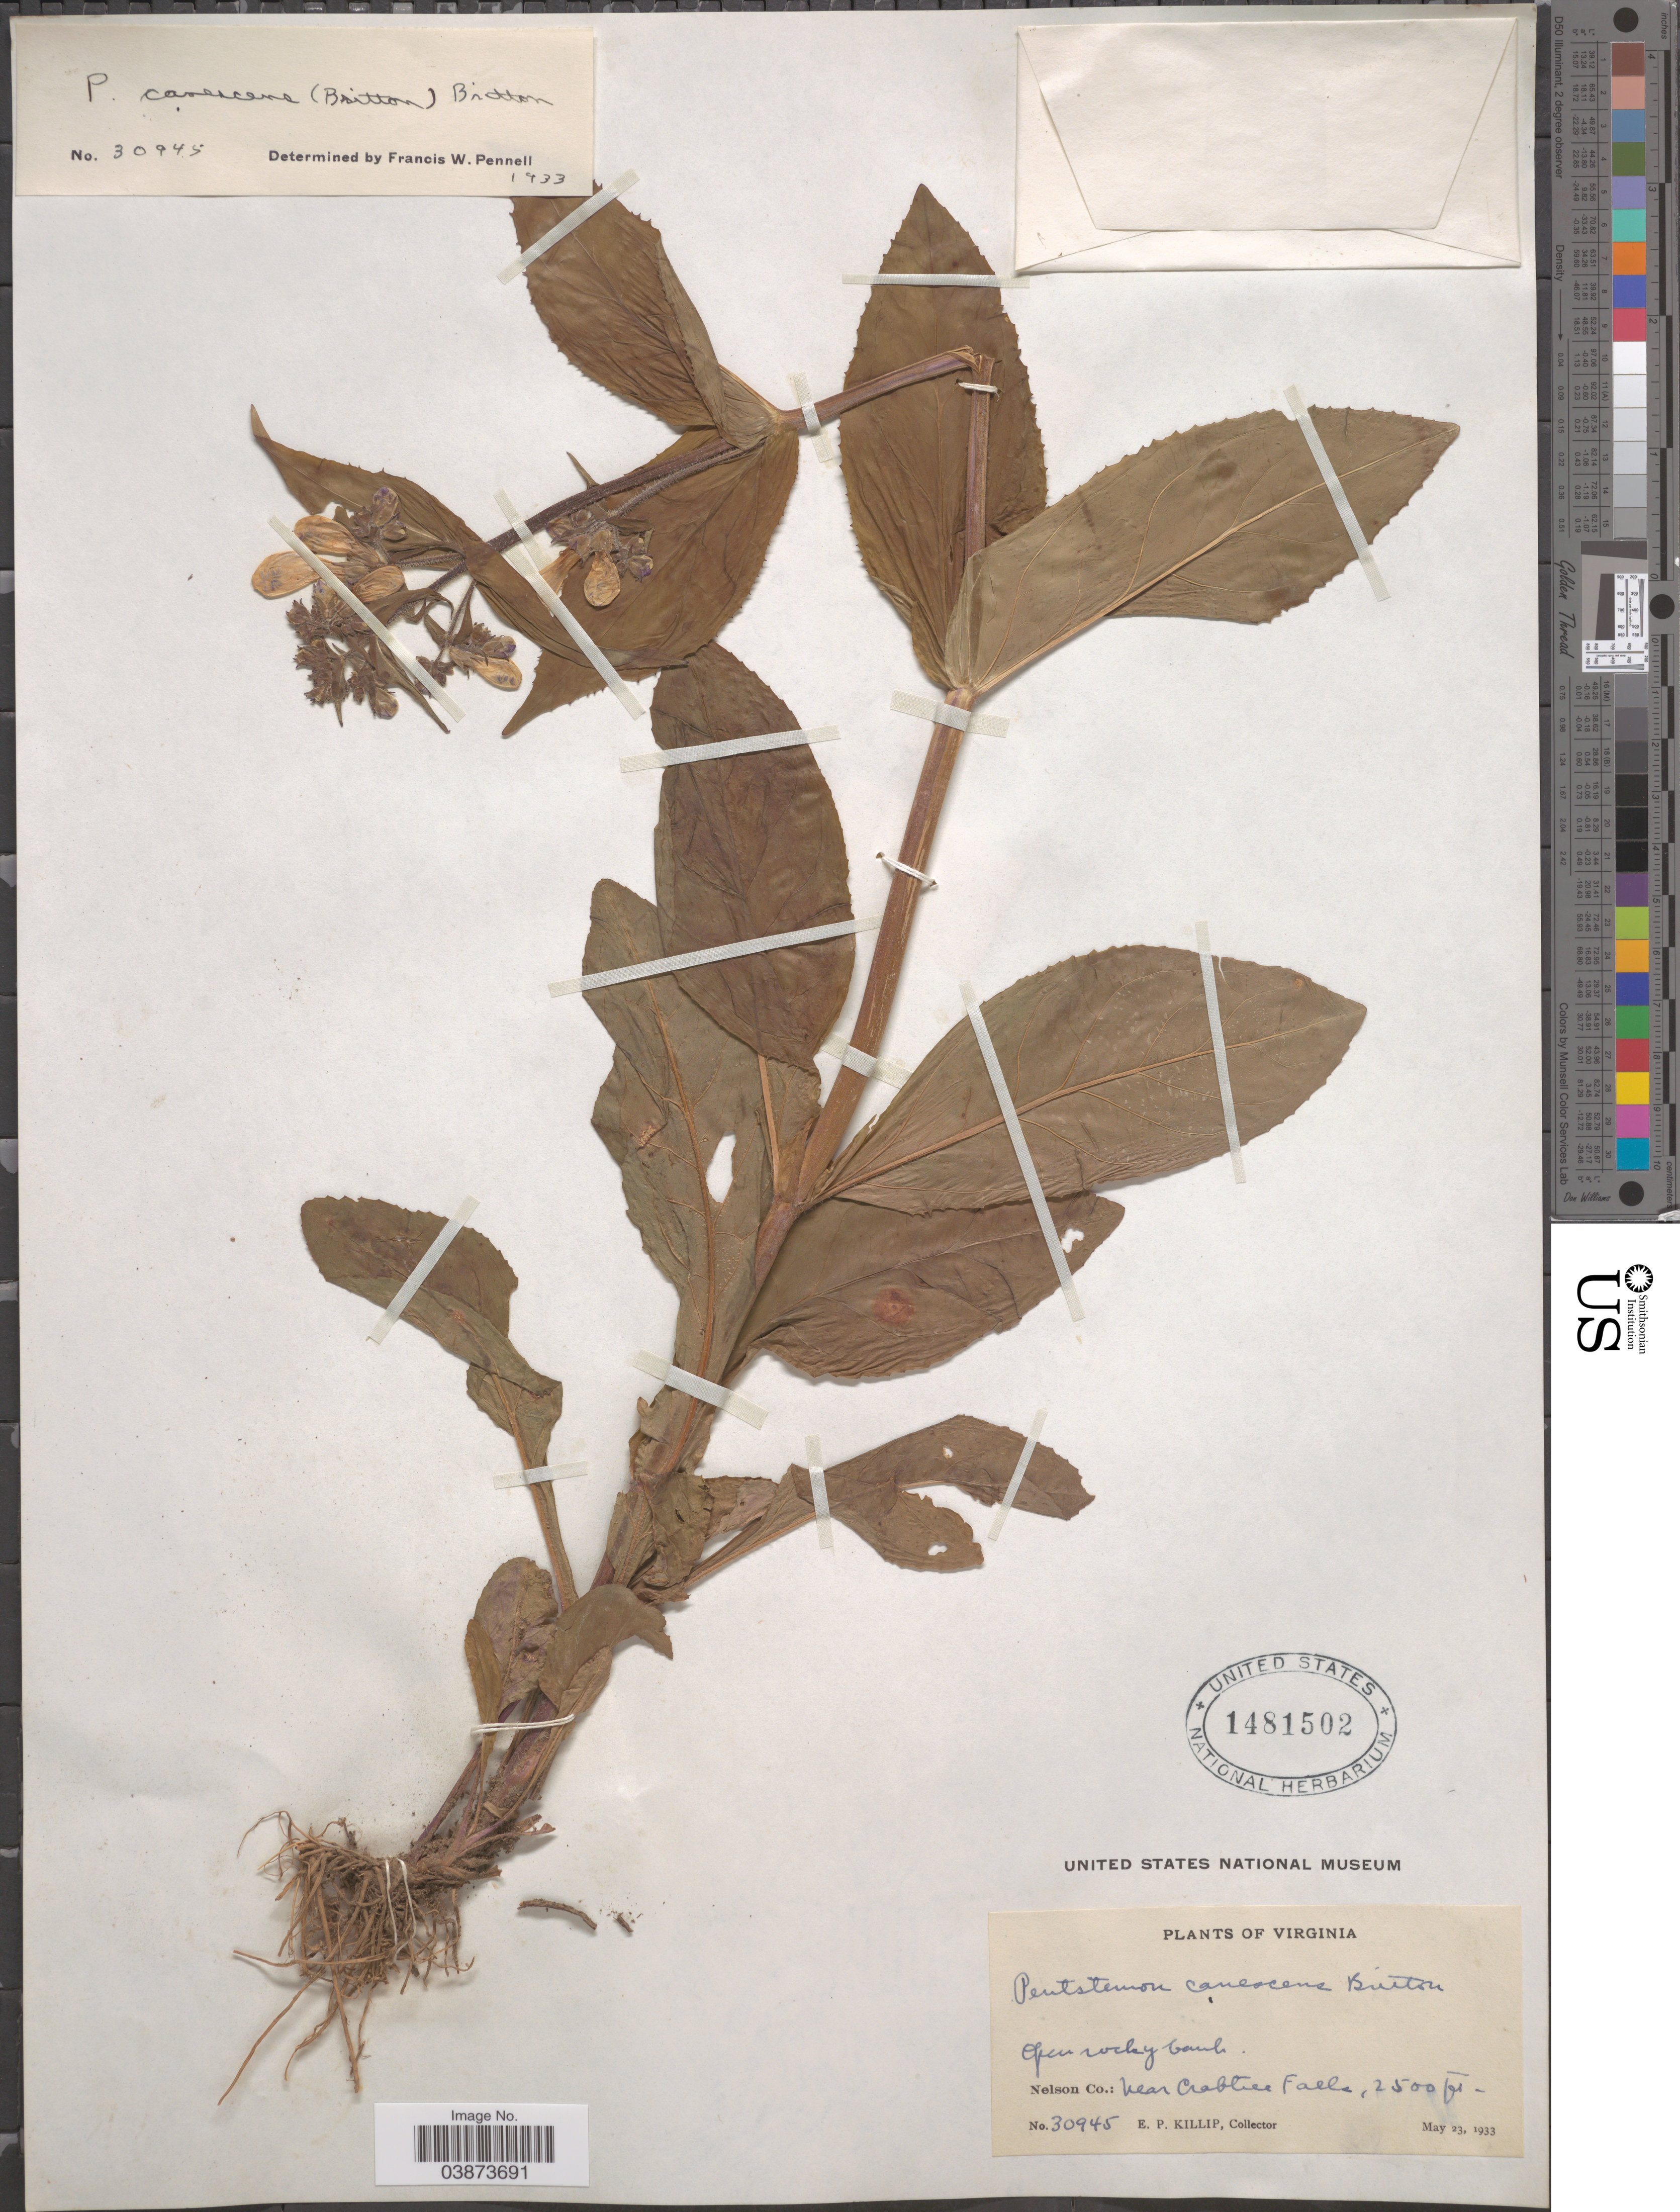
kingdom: Plantae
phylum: Tracheophyta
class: Magnoliopsida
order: Lamiales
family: Plantaginaceae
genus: Penstemon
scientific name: Penstemon canescens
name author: L.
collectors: E. P. Killip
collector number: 30945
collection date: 1933-05-23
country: United States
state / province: Virginia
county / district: Nelson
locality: Open rocky bank. Nelson Co.: near Crabtree Falls.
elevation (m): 762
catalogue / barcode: US 1481502